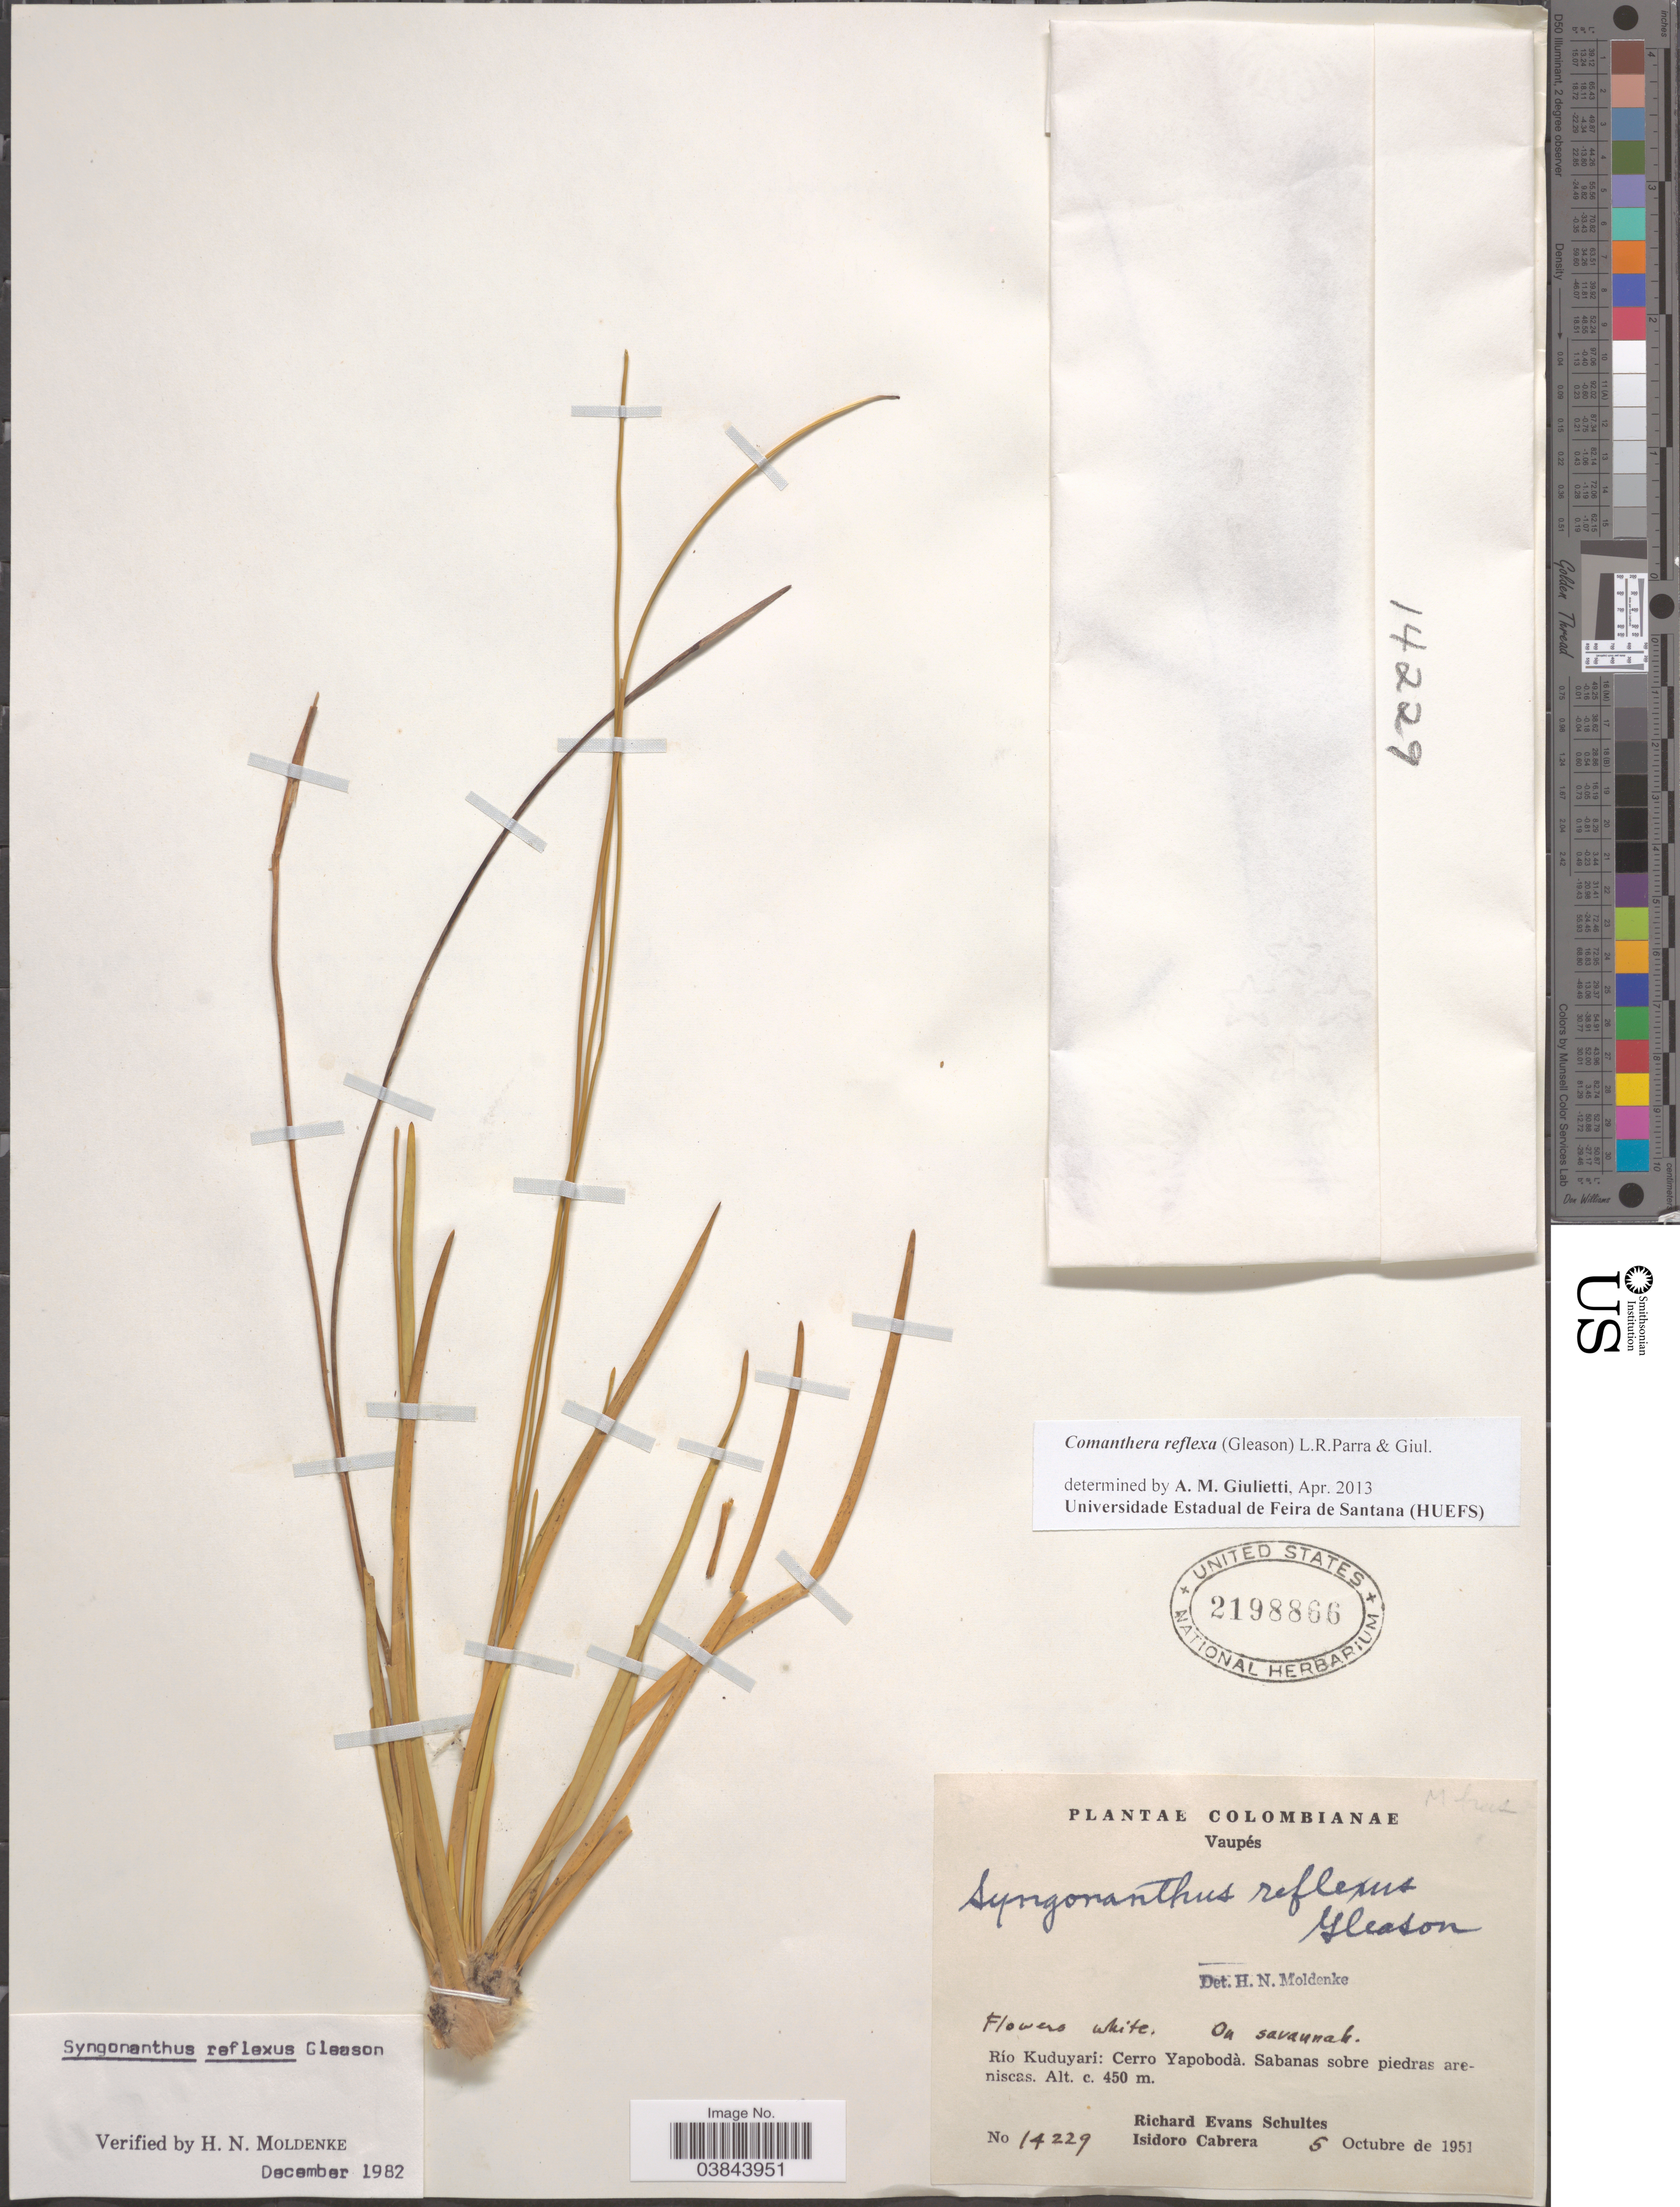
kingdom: Plantae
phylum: Tracheophyta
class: Liliopsida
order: Poales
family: Eriocaulaceae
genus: Comanthera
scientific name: Comanthera reflexa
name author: (Gleason) L.R. Parra & Giul.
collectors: R. E. Schultes & I. Cabrera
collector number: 14229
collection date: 1951-10-05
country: Colombia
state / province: Vaupés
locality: Río Kuduyarí: Cerro Yapobodá. Sabanas sobre piedras areniscas.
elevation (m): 450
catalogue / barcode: US 2198866